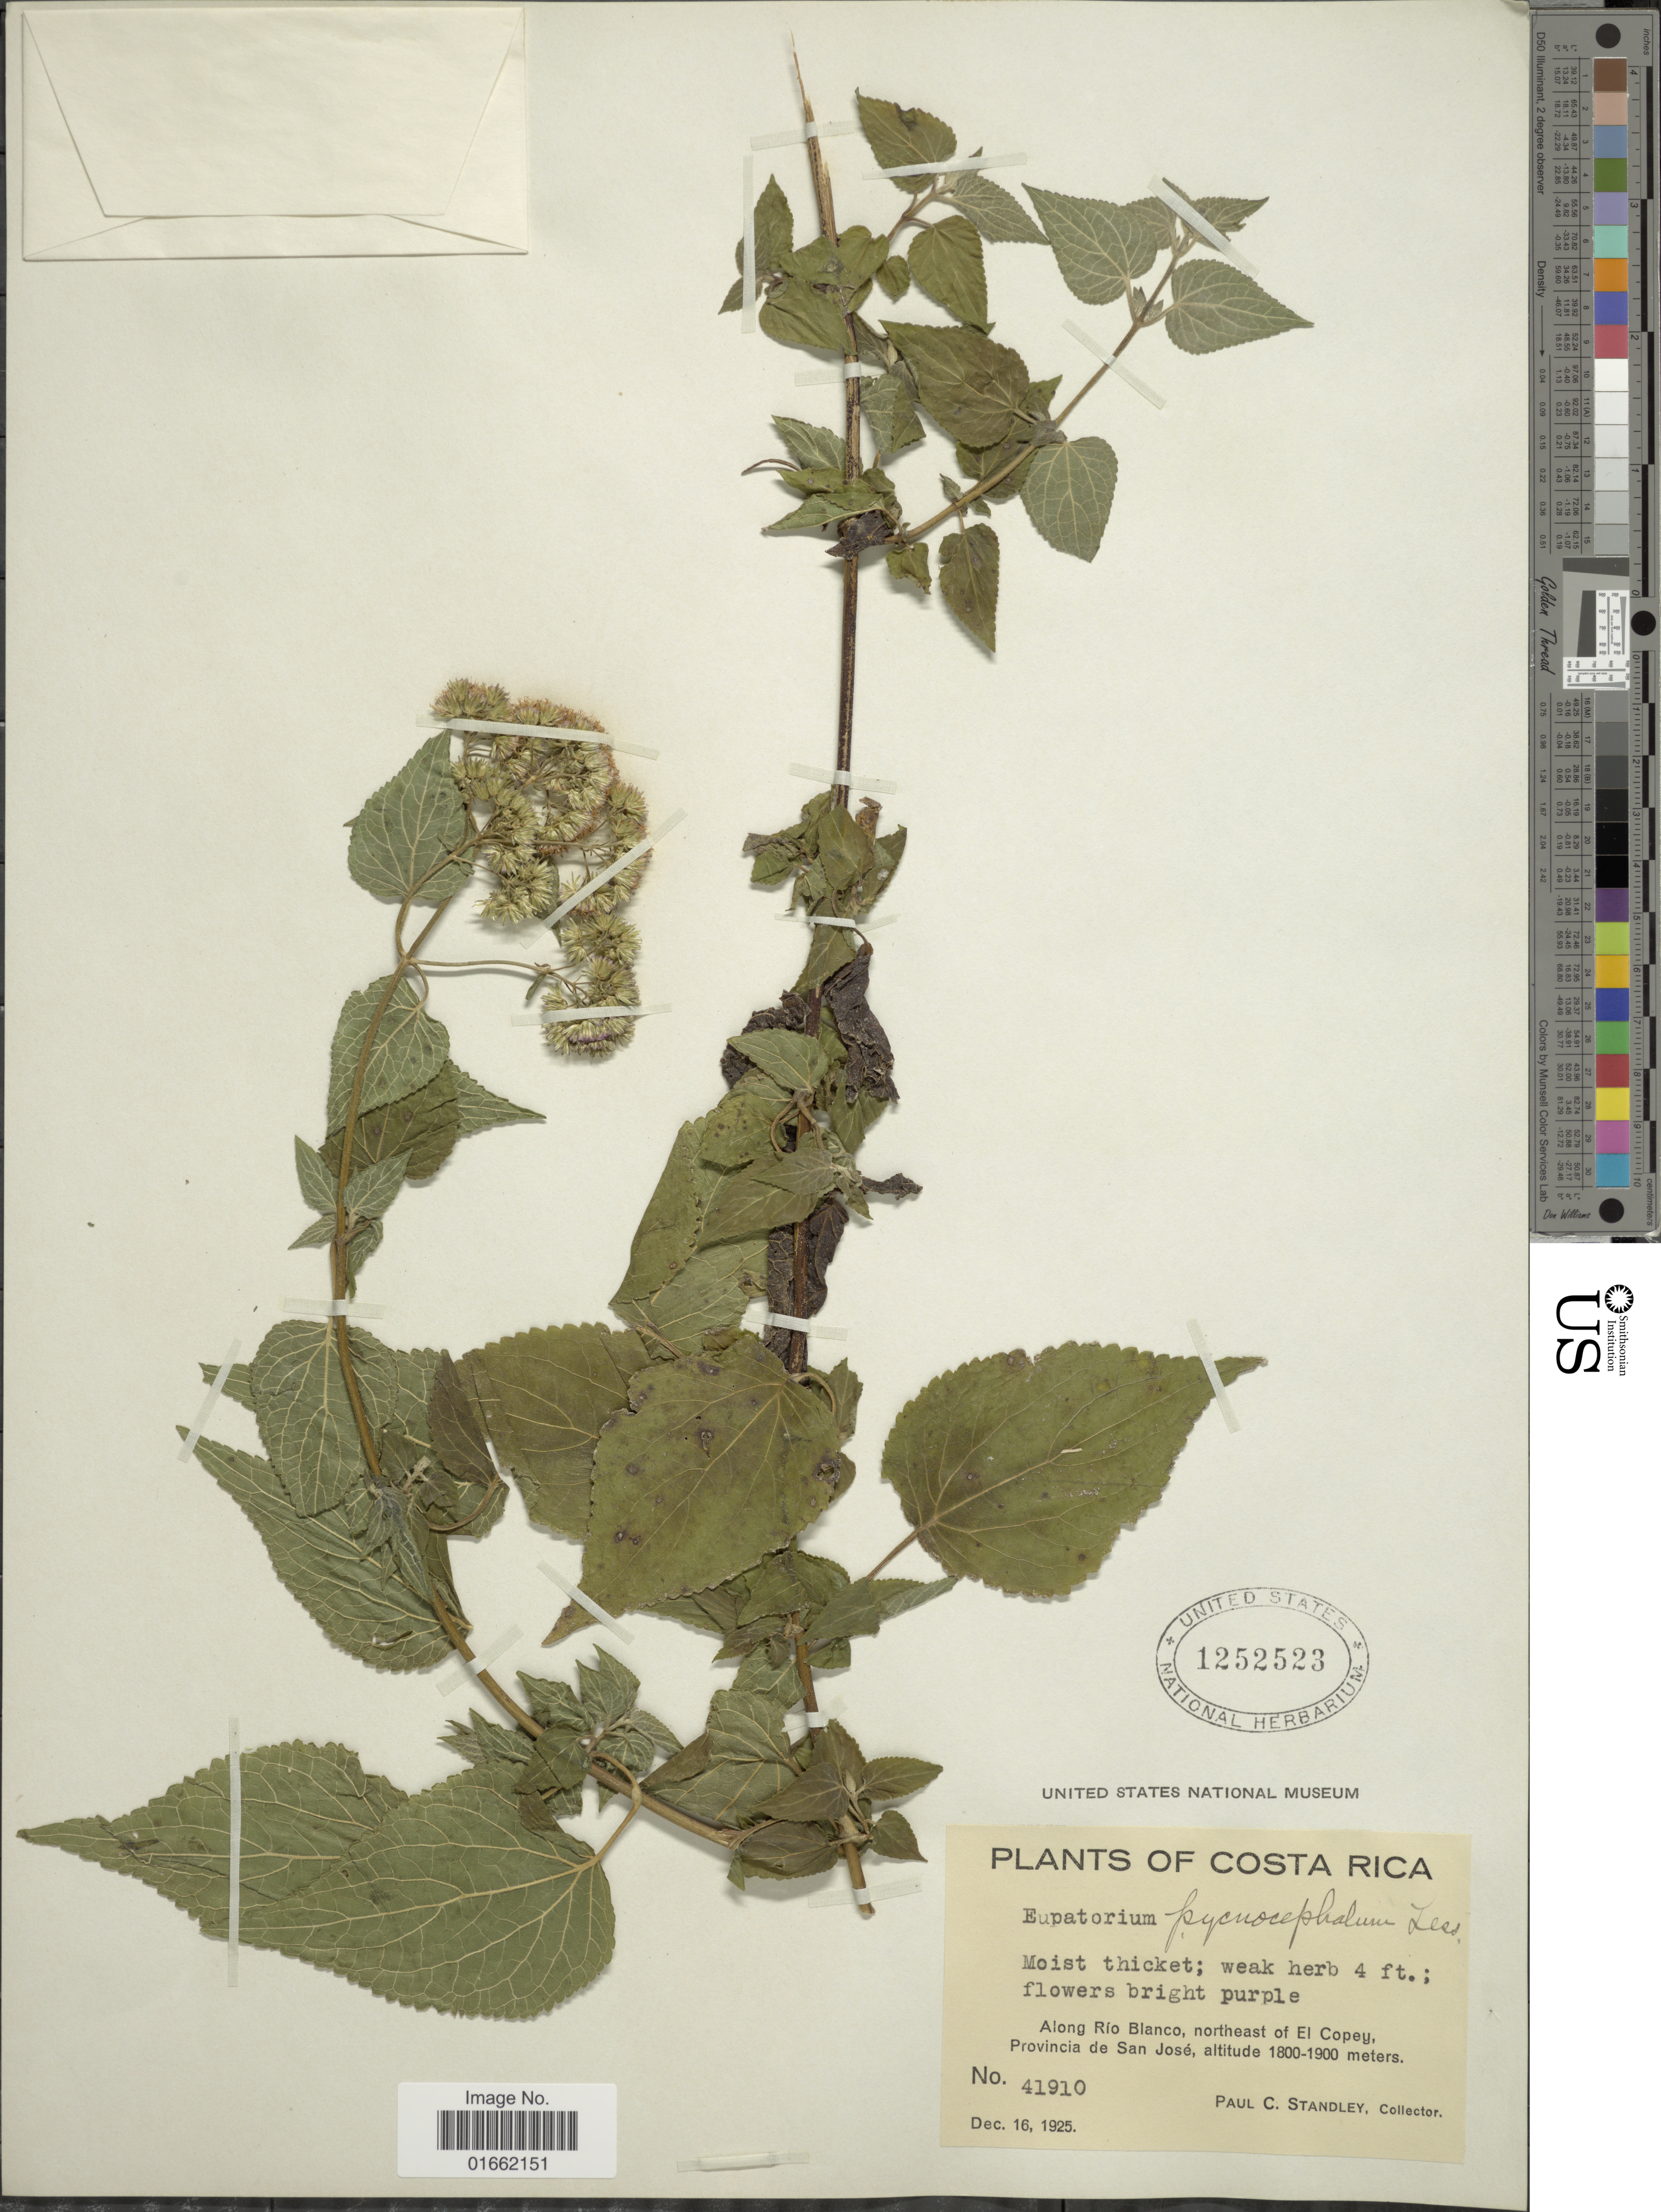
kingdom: Plantae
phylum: Tracheophyta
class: Magnoliopsida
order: Asterales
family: Asteraceae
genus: Fleischmannia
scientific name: Fleischmannia tysonii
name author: R.M. King & H. Rob.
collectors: P. C. Standley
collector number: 41910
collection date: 1925-12-16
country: Costa Rica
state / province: San José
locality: Along Rio Blanco, northeast of El Copey, Provincia de San José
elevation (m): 1800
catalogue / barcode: US 1252523